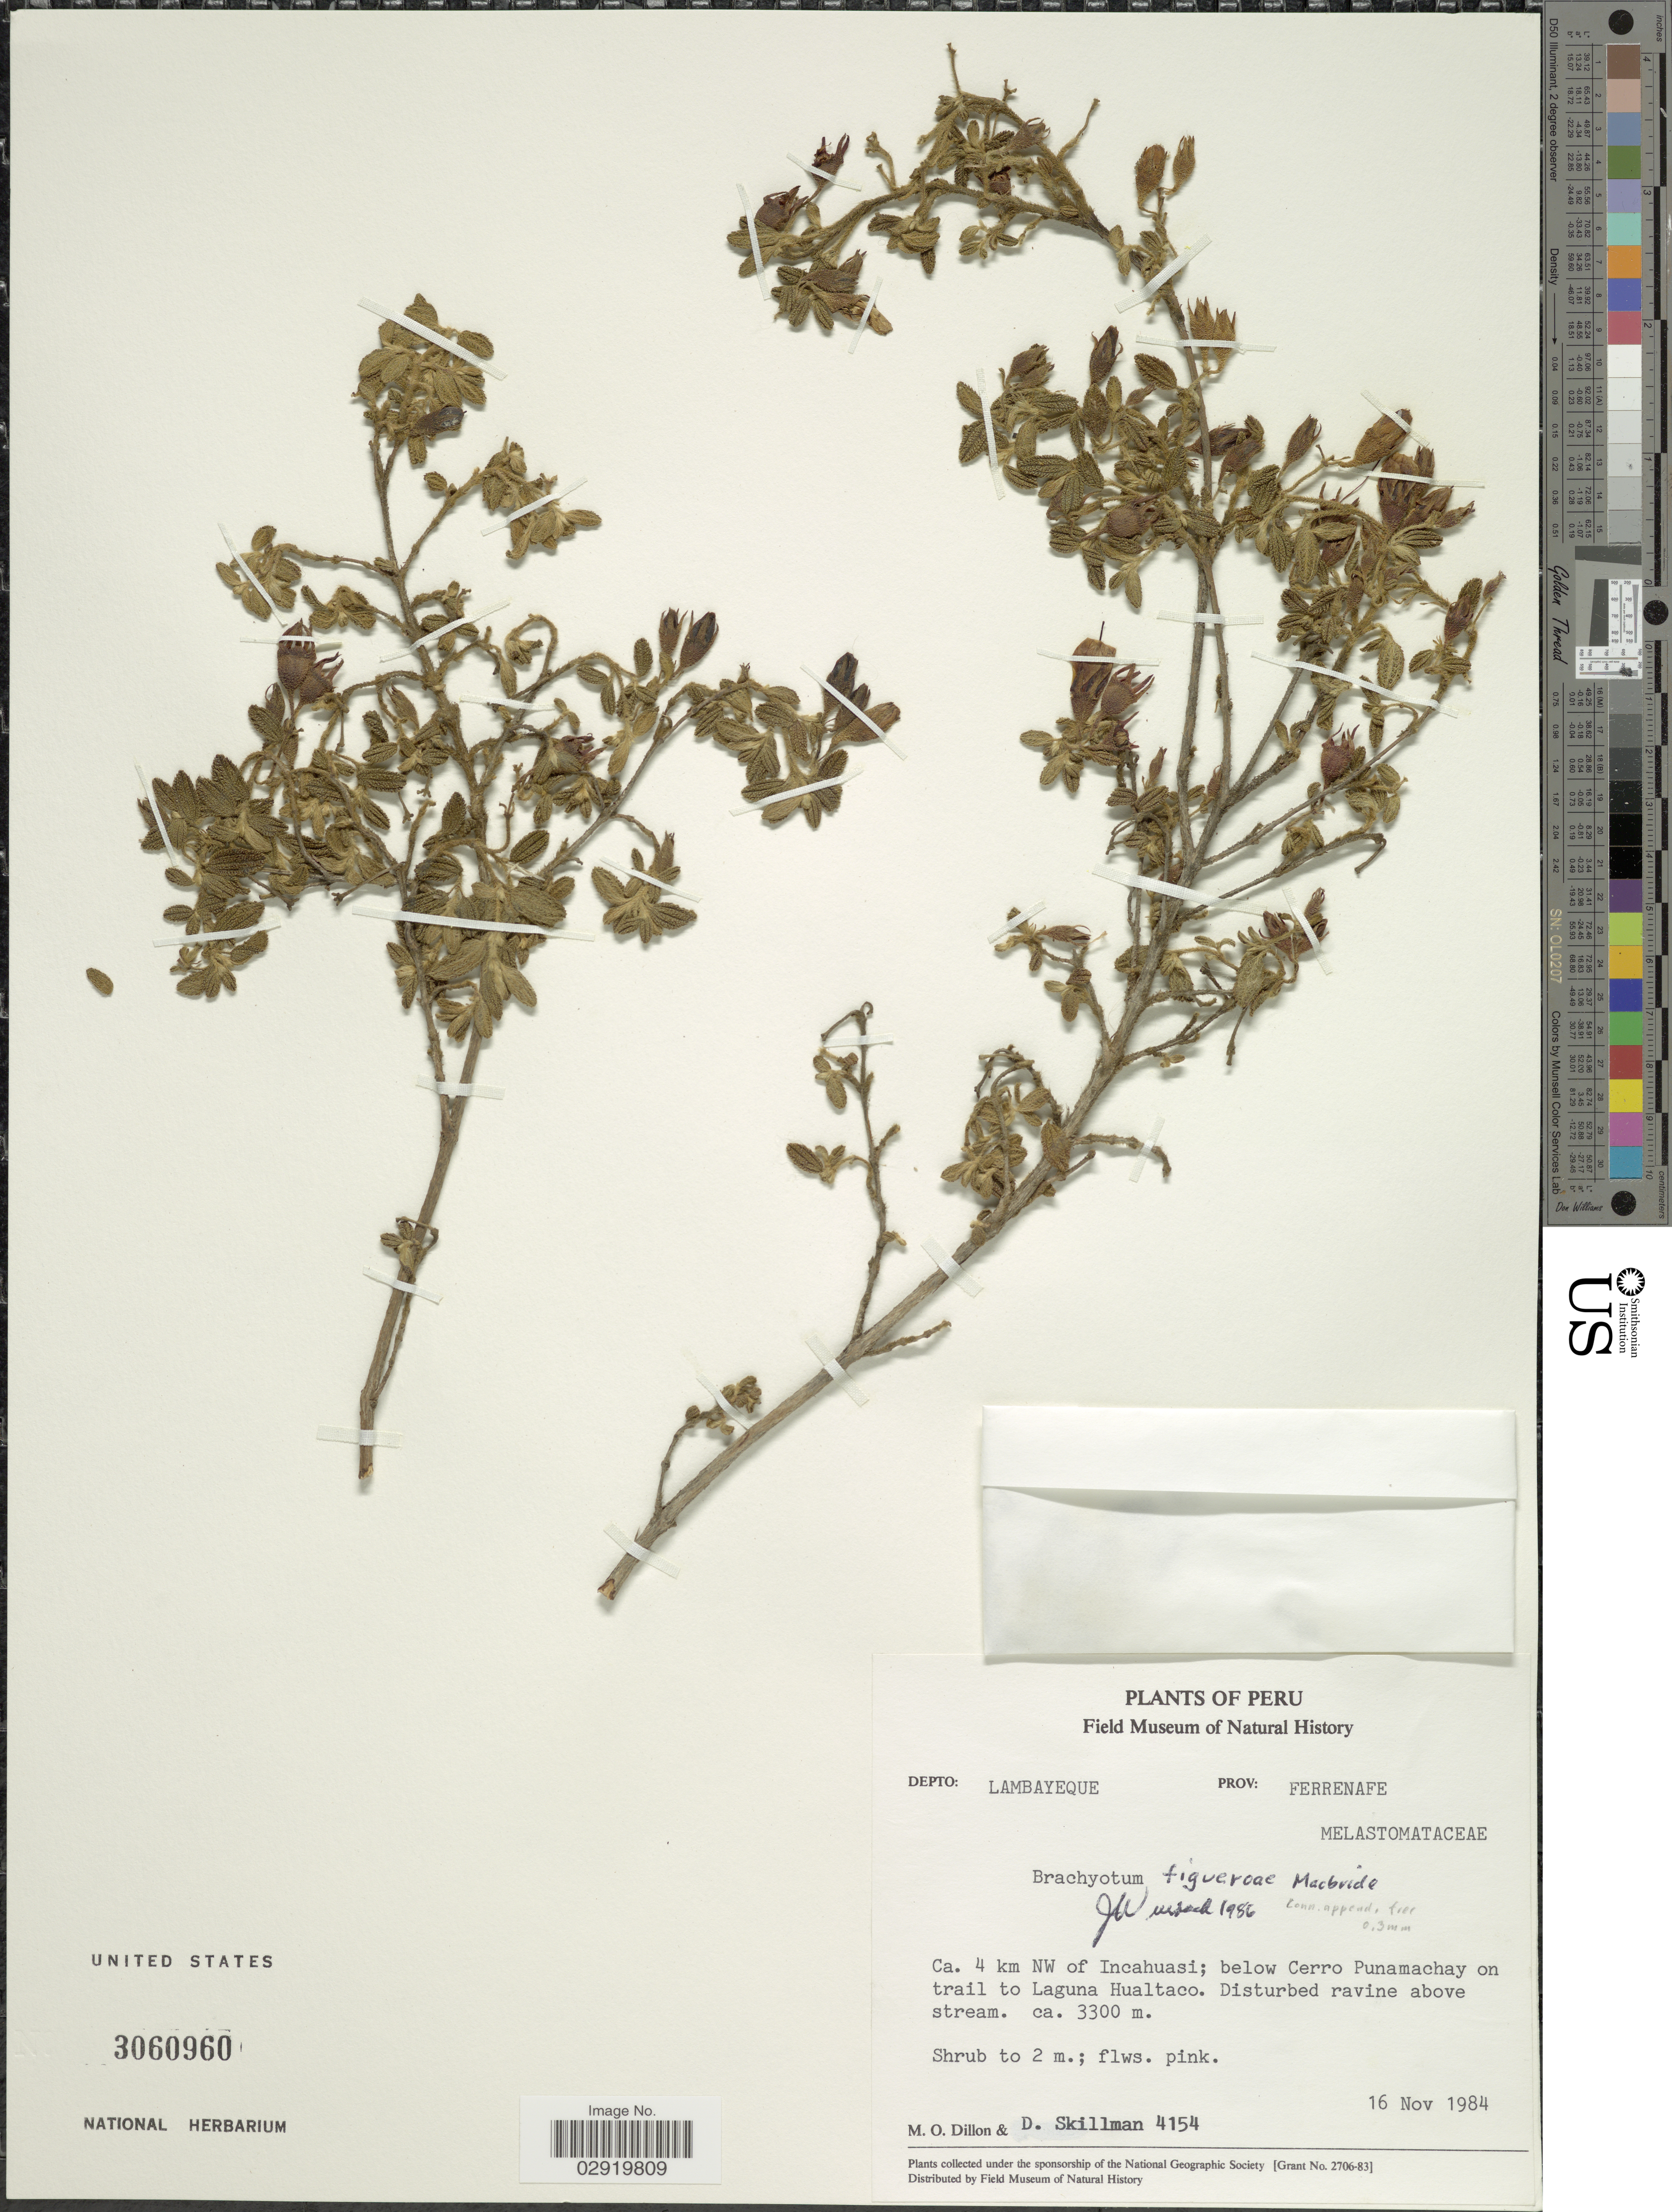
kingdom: Plantae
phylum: Tracheophyta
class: Magnoliopsida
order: Myrtales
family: Melastomataceae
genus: Brachyotum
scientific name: Brachyotum figueroae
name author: J.F. Macbr.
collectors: M. O. Dillon & D. Skillman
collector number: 4154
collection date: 1984-11-16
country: Peru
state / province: Lambayeque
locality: Depto: Lambayeque. Prov: Ferrenafe. Ca. 4 km NW of Incahuasi; below Cerro Punamachay on trail to Laguna Hualtaco.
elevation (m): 3300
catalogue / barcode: US 3060960